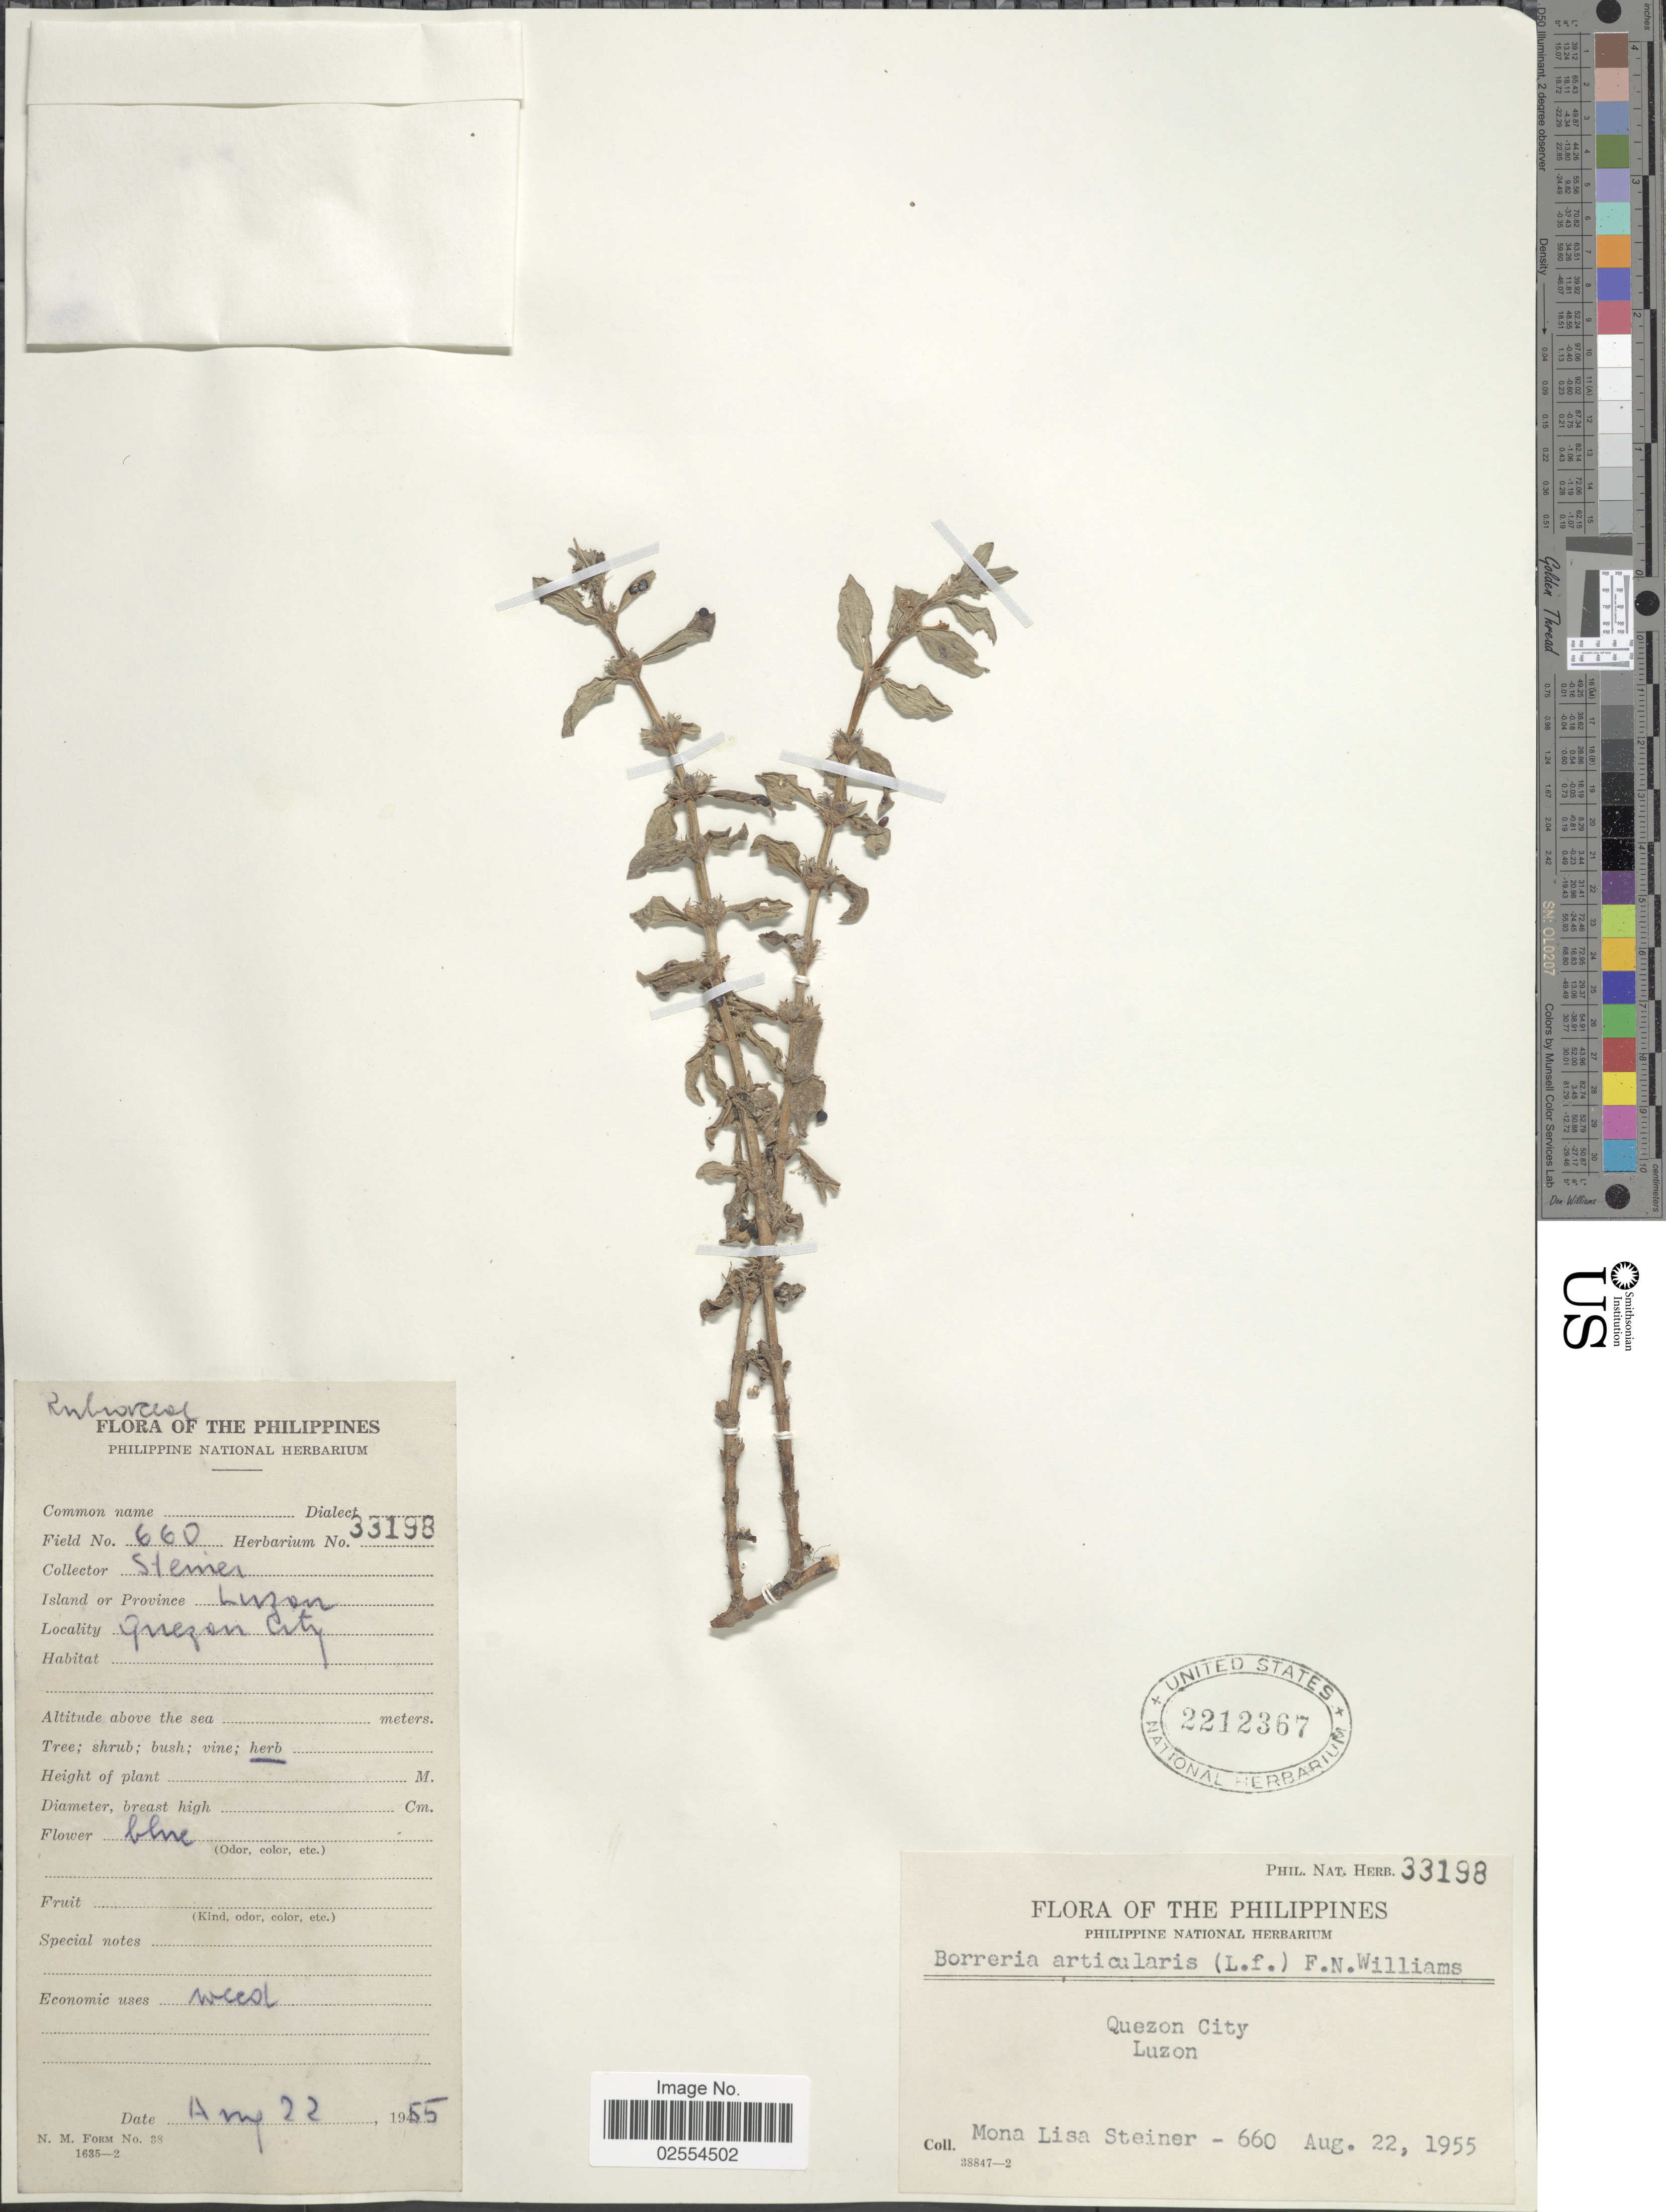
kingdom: Plantae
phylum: Tracheophyta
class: Magnoliopsida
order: Gentianales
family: Rubiaceae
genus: Spermacoce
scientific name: Spermacoce hispida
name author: L.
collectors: M. Steiner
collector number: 660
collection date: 1955-08-22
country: Philippines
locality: Island or Province Luzon, Quezon City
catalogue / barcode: US 2212367